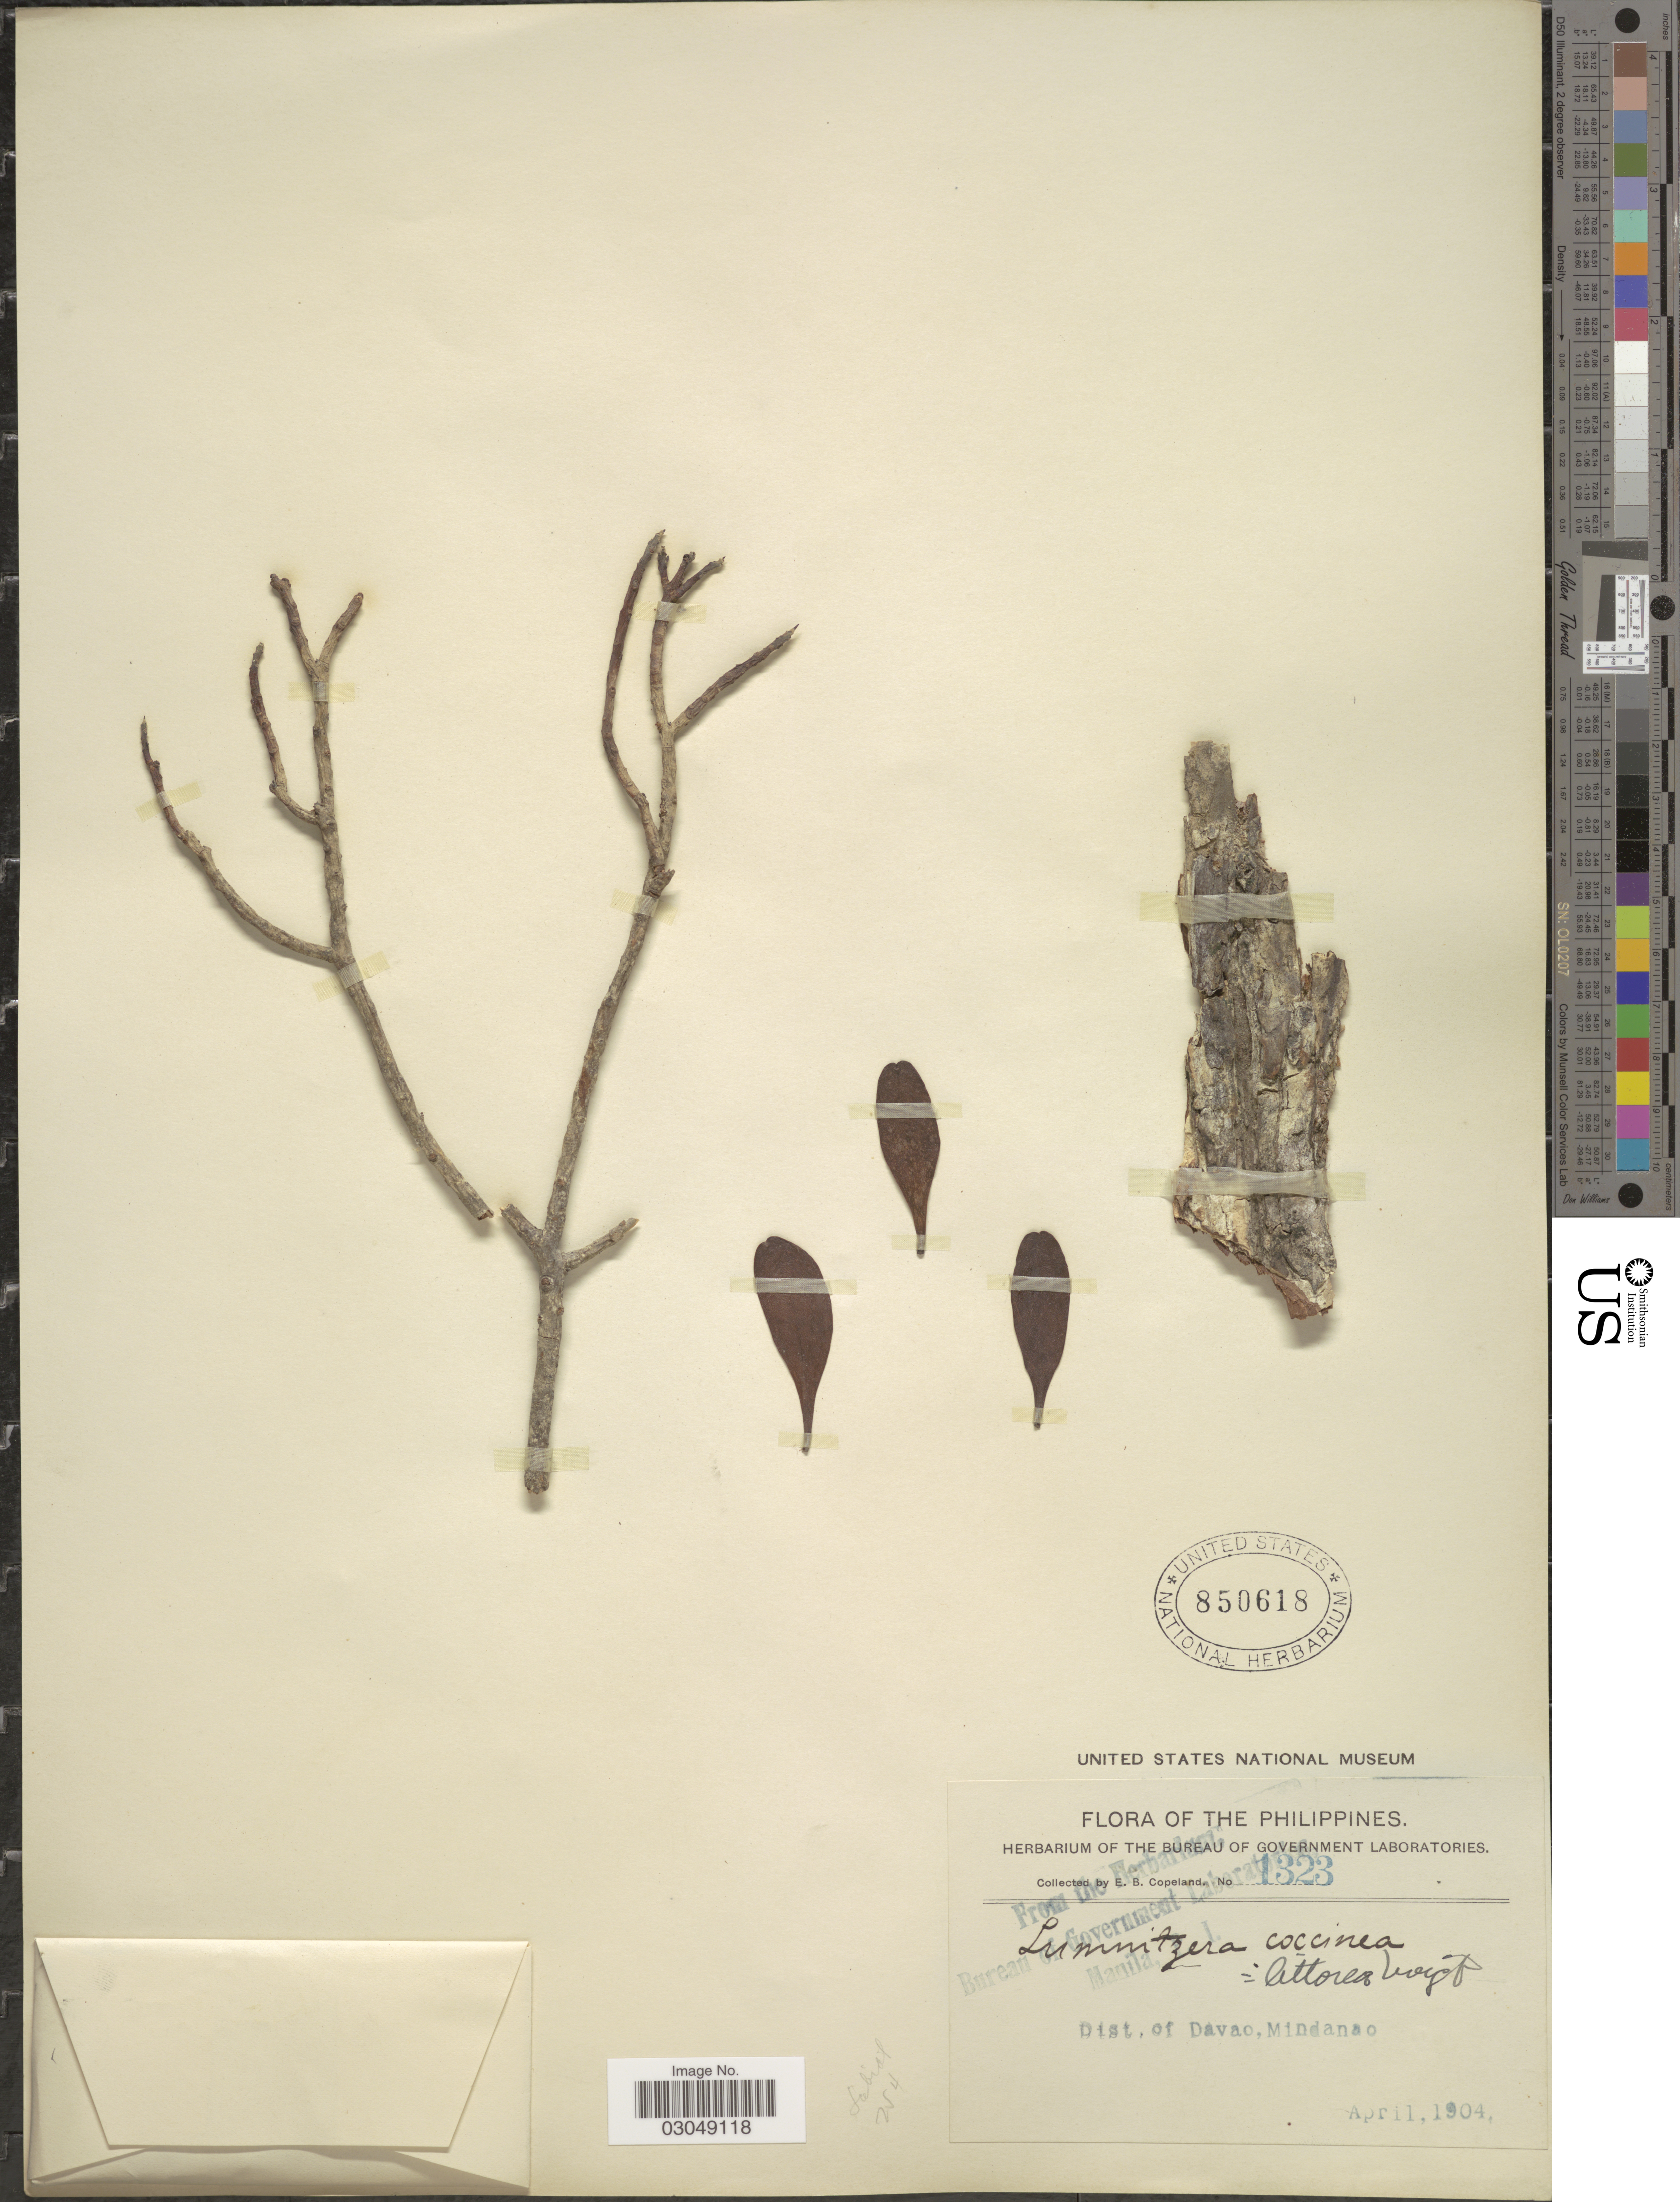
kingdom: Plantae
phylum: Tracheophyta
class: Magnoliopsida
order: Myrtales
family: Combretaceae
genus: Lumnitzera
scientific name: Lumnitzera littorea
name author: (Jack) Voight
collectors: E. B. Copeland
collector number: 1323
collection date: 1904-04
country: Philippines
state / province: Davao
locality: Dist. of Davao, Mindanao.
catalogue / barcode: US 850618